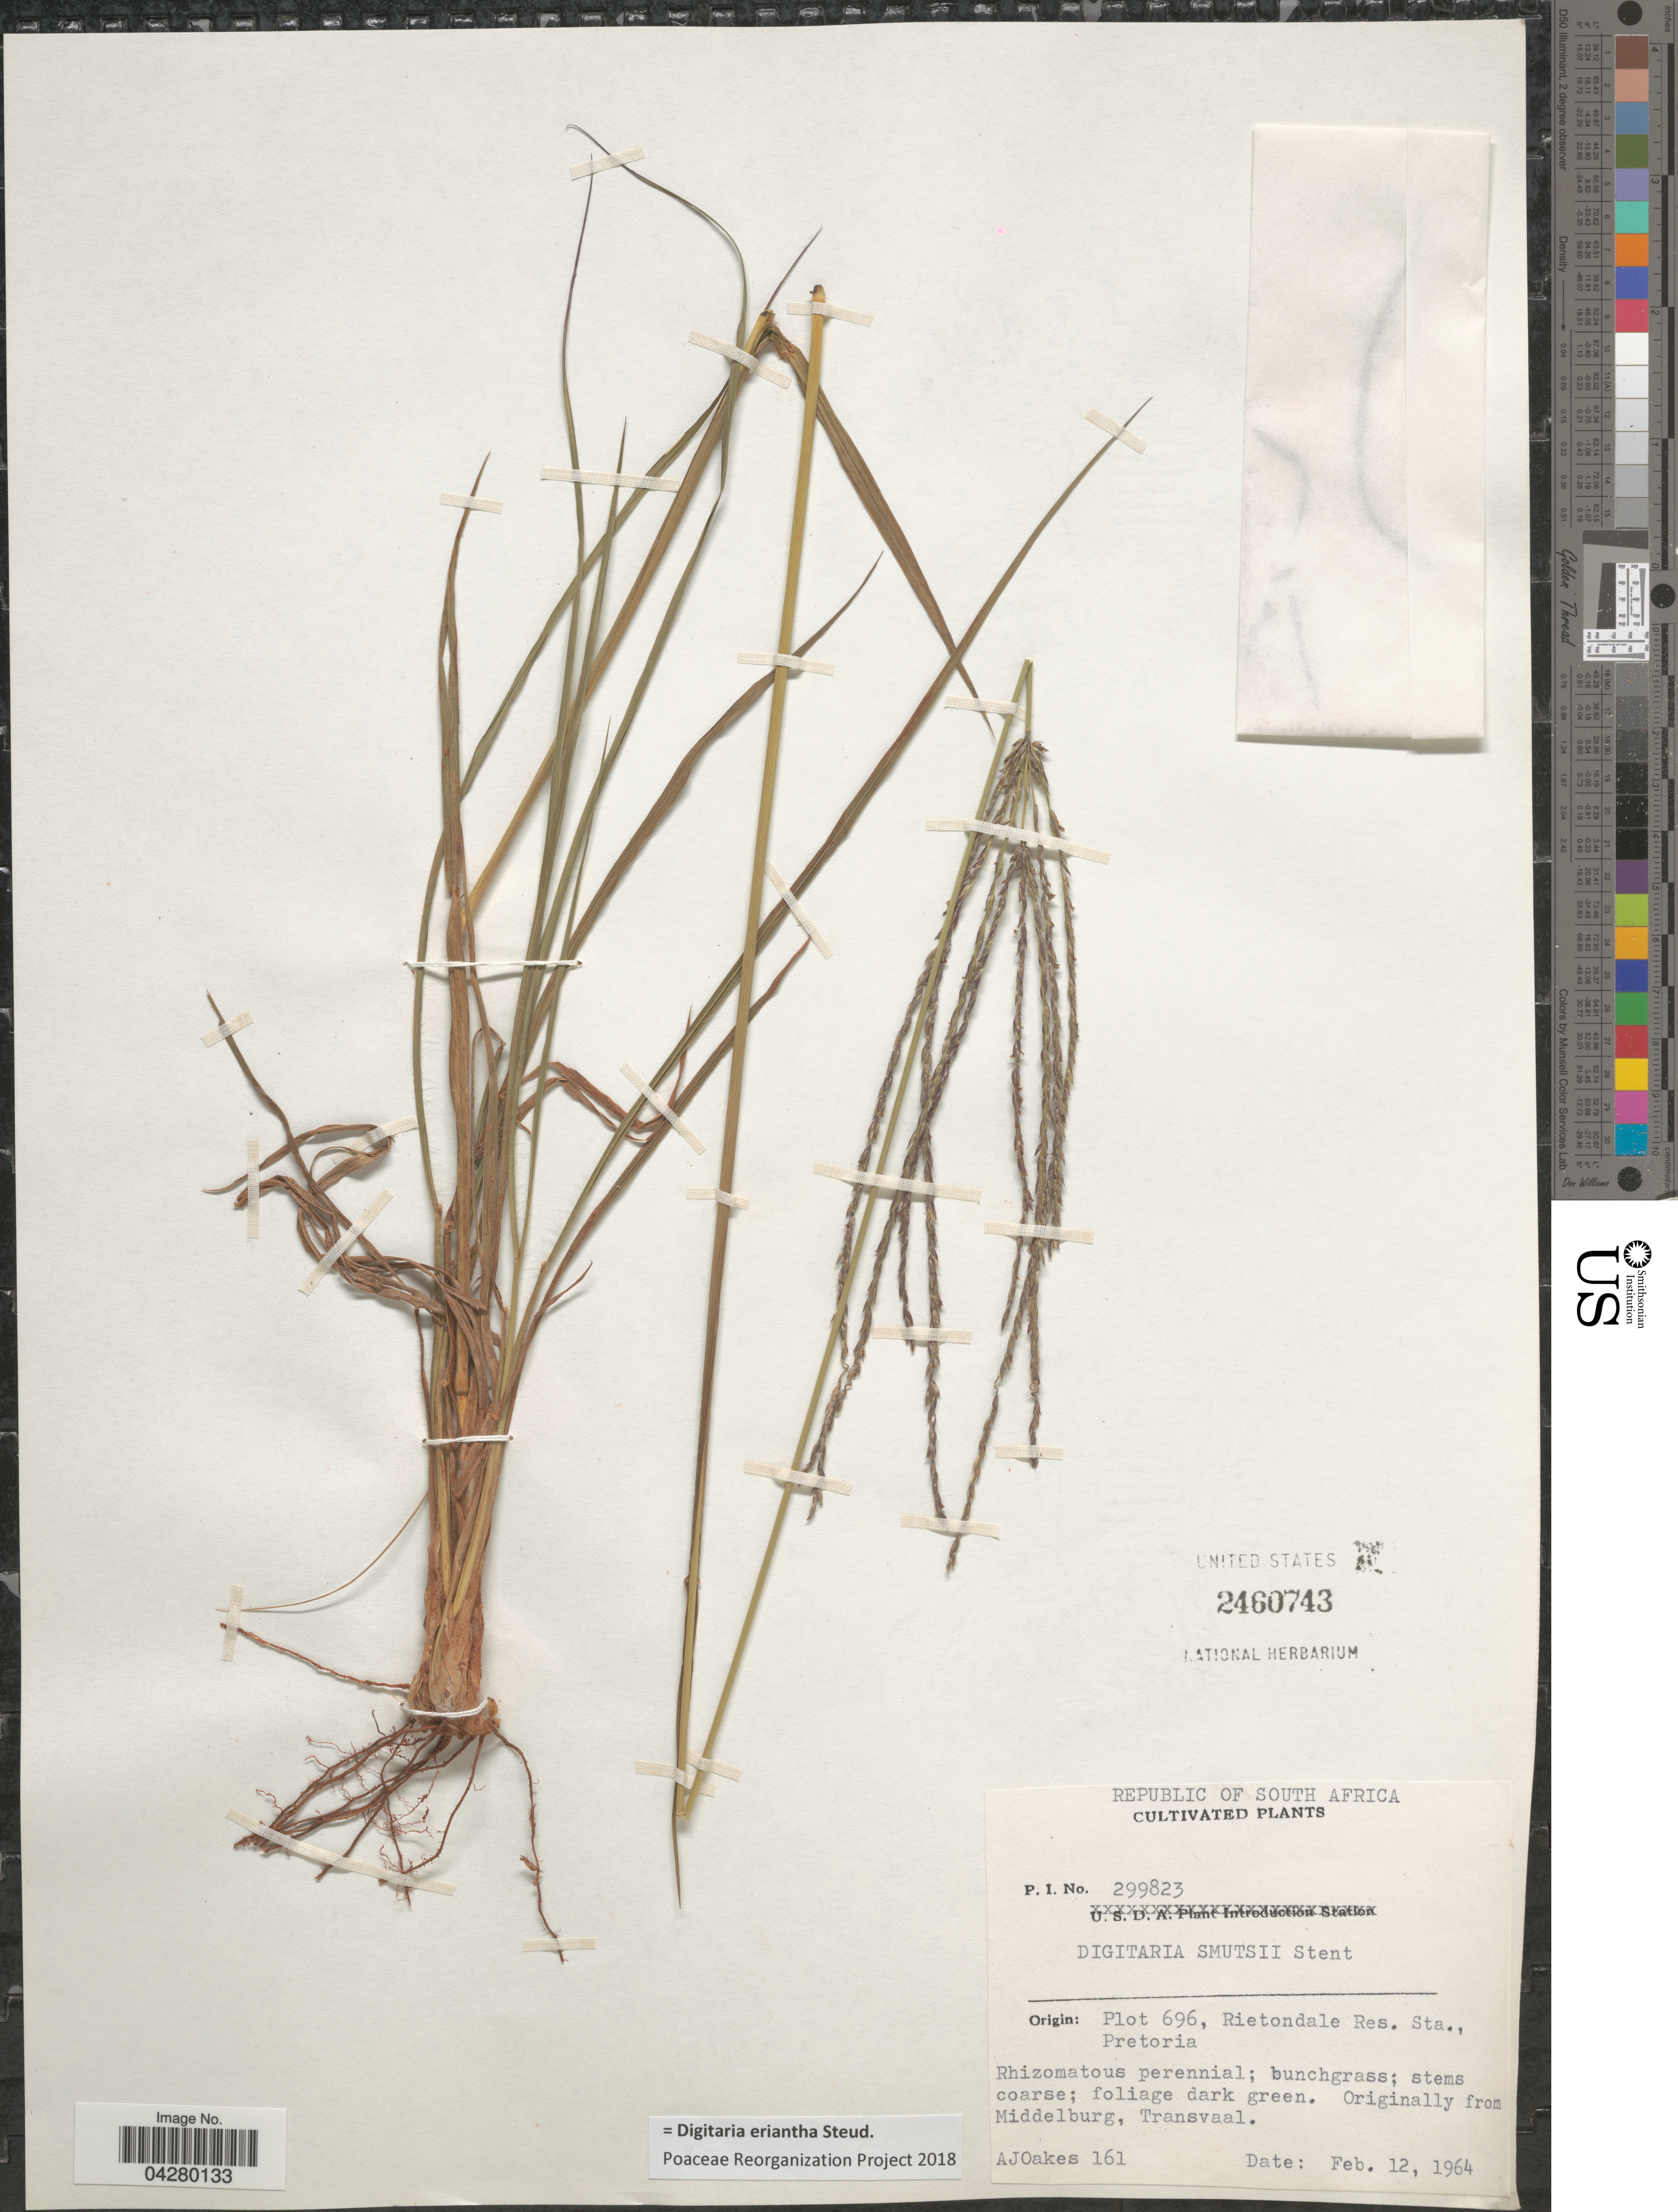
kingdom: Plantae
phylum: Tracheophyta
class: Liliopsida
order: Poales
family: Poaceae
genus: Digitaria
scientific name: Digitaria eriantha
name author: Steud.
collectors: A. Oakes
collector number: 161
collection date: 1964-02-12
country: South Africa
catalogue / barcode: US 2460743